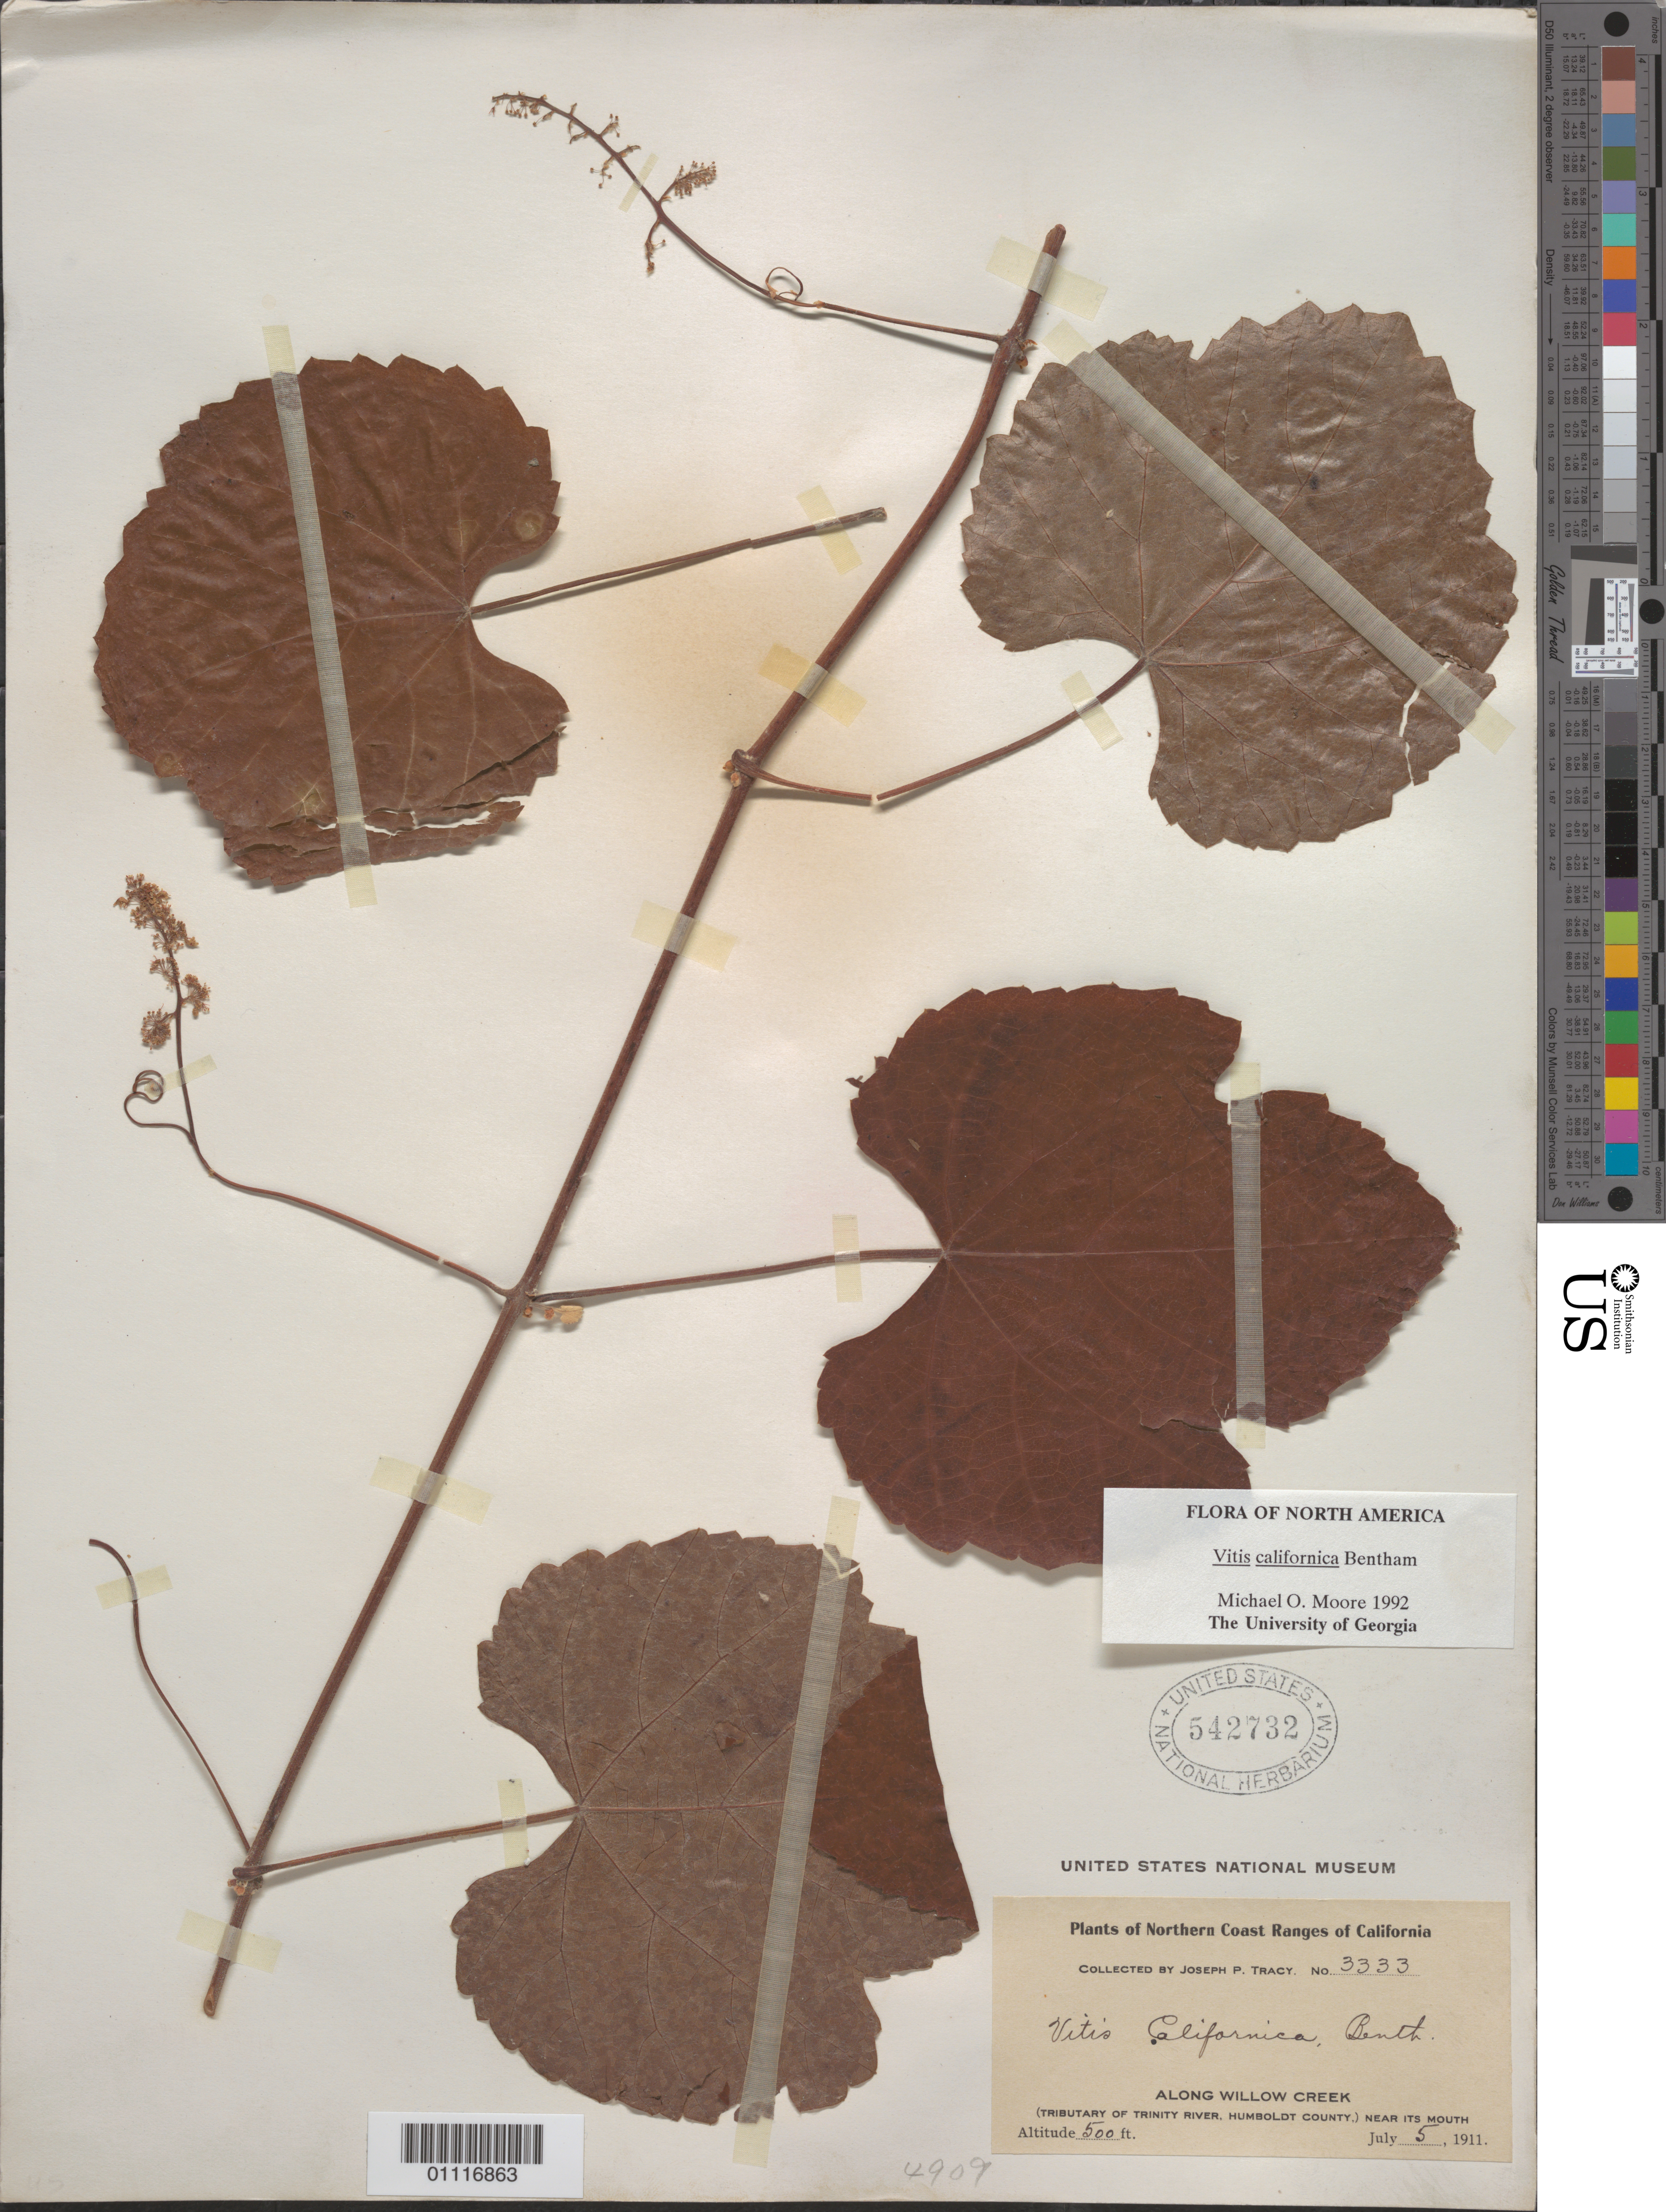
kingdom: Plantae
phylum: Tracheophyta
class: Magnoliopsida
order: Vitales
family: Vitaceae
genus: Vitis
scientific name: Vitis californica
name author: Benth.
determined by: Moore, M. O.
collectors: J. Tracy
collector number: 3333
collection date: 1911-07-05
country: United States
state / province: California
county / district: Humboldt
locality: Northern Coast Ranges of California, Along Willow Creek (Tributary of Trinity River) near its mouth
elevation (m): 152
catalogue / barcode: US 542732